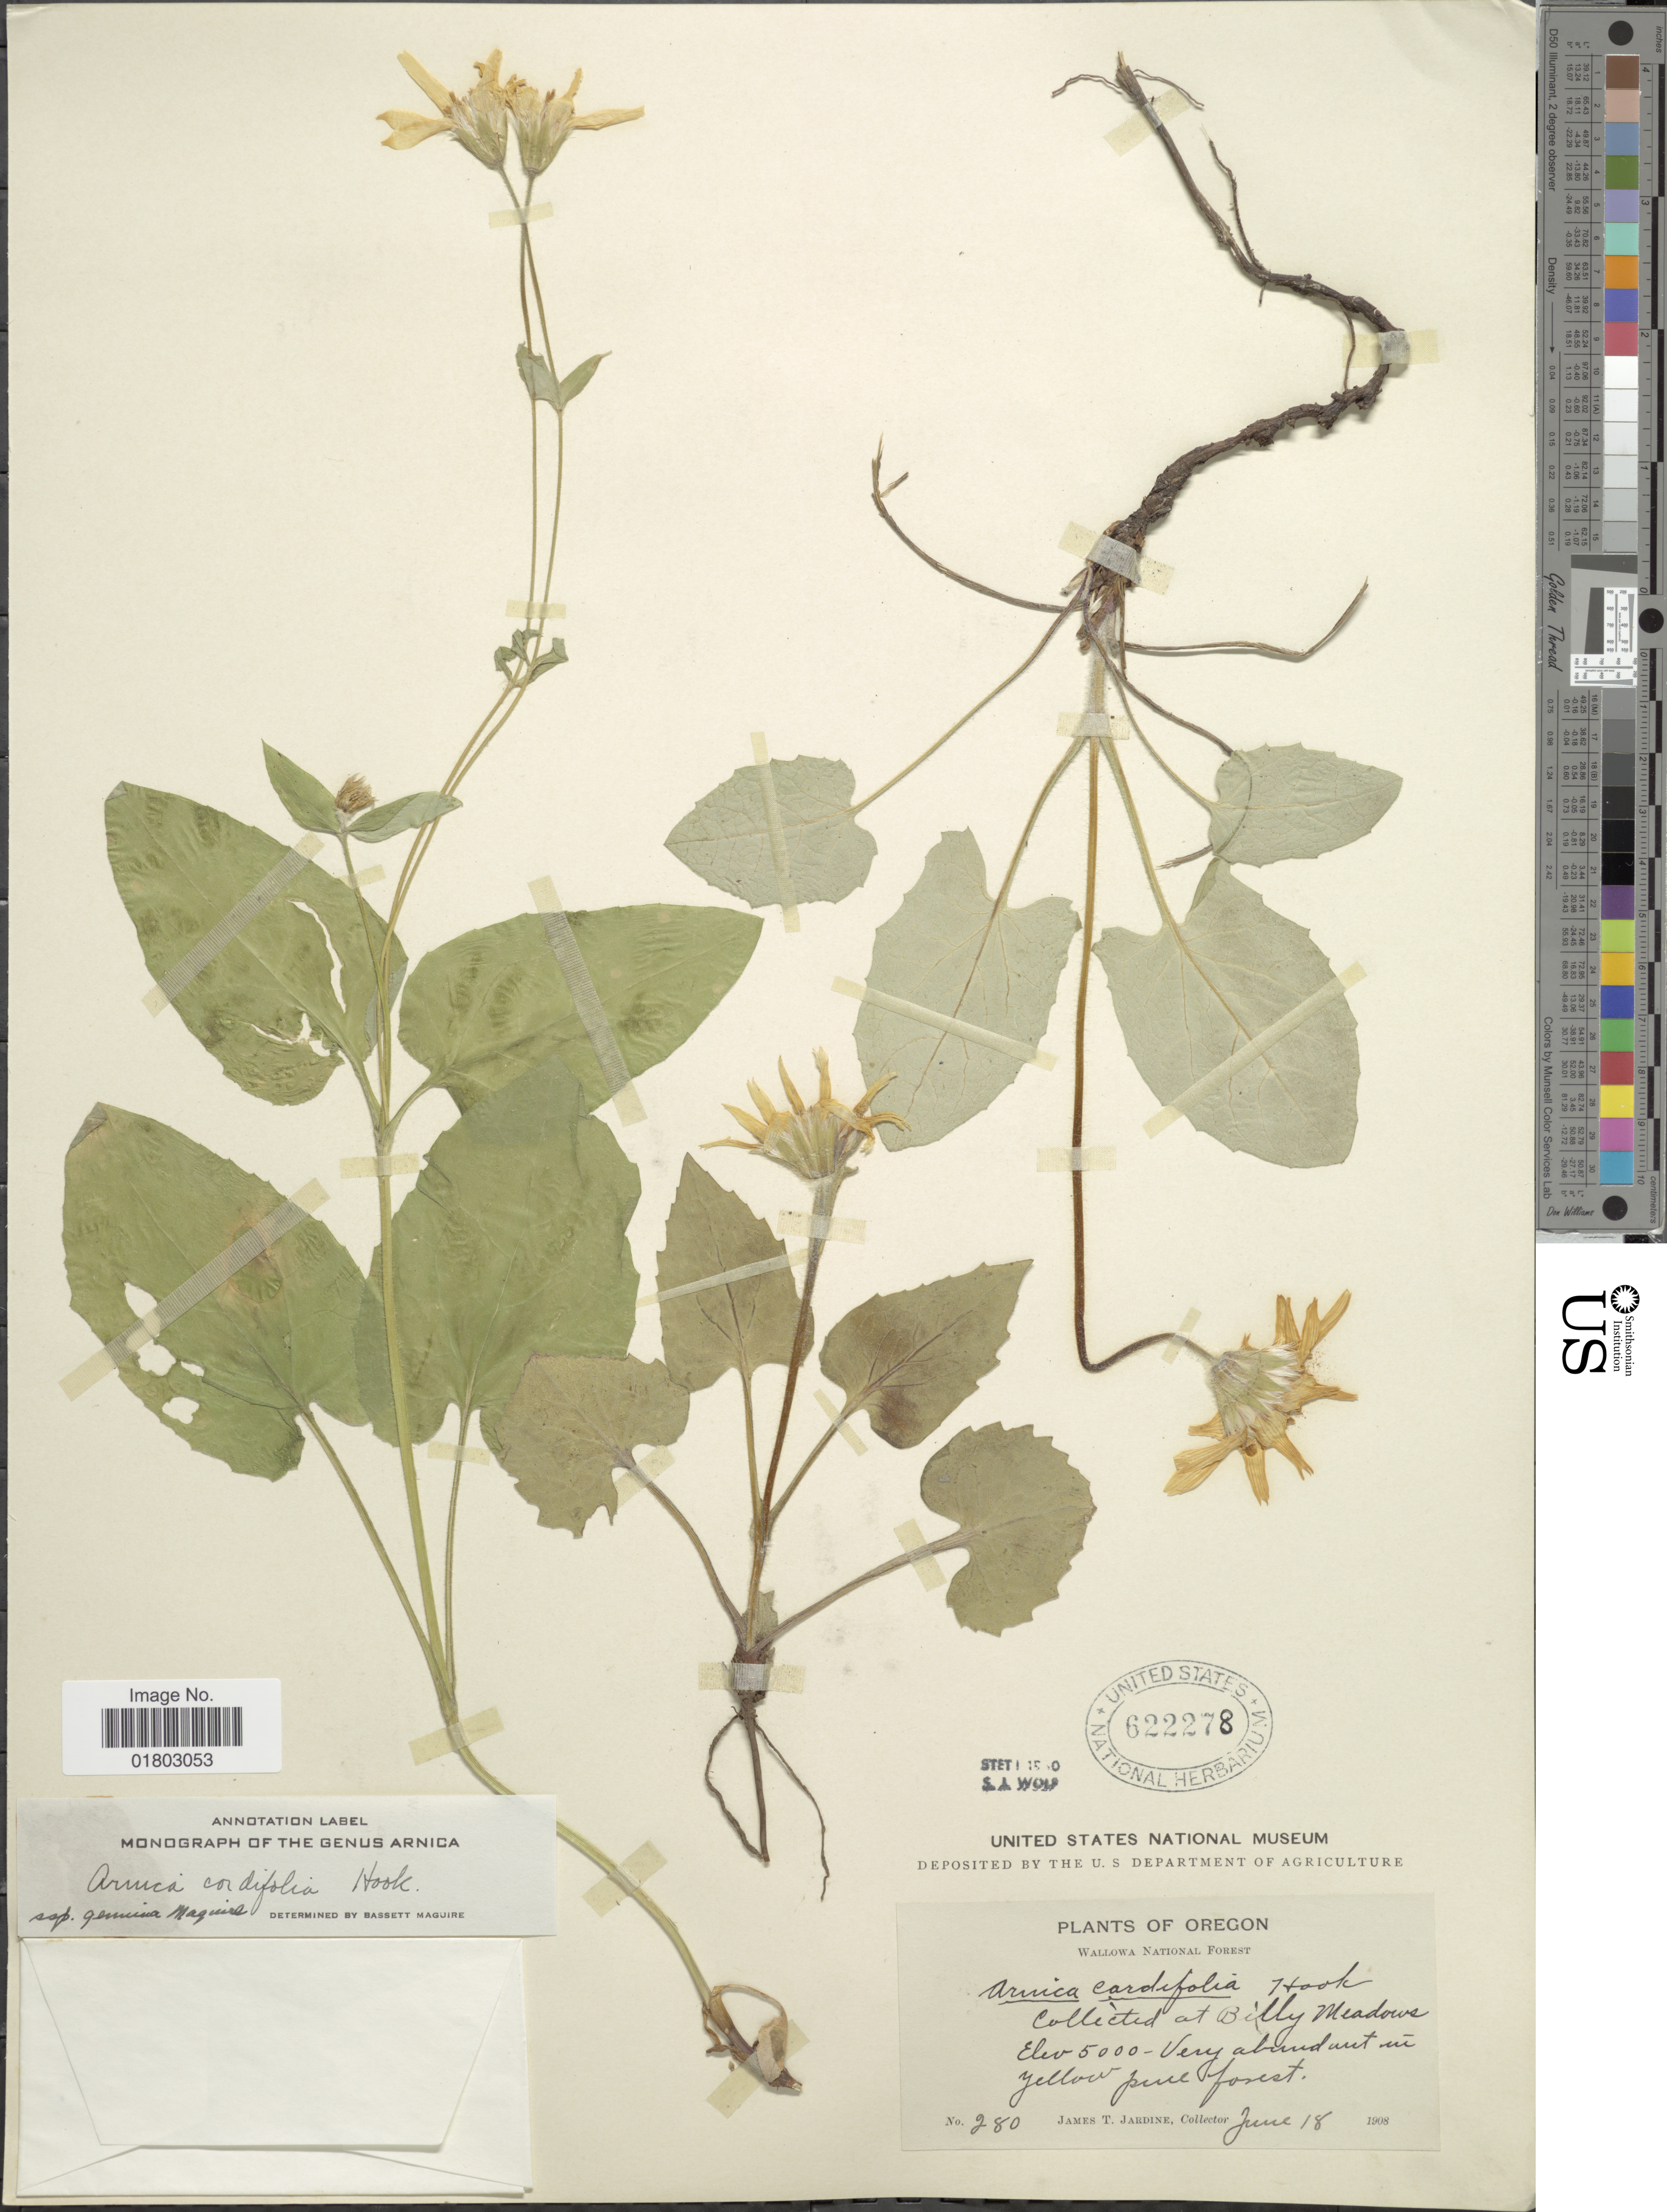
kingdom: Plantae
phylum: Tracheophyta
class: Magnoliopsida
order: Asterales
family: Asteraceae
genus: Arnica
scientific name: Arnica cordifolia subsp. genuina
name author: Maguire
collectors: J. T. Jardine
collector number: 280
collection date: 1908-06-18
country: United States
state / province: Oregon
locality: Wallowa National Forest, at Billy Meadows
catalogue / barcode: US 622278